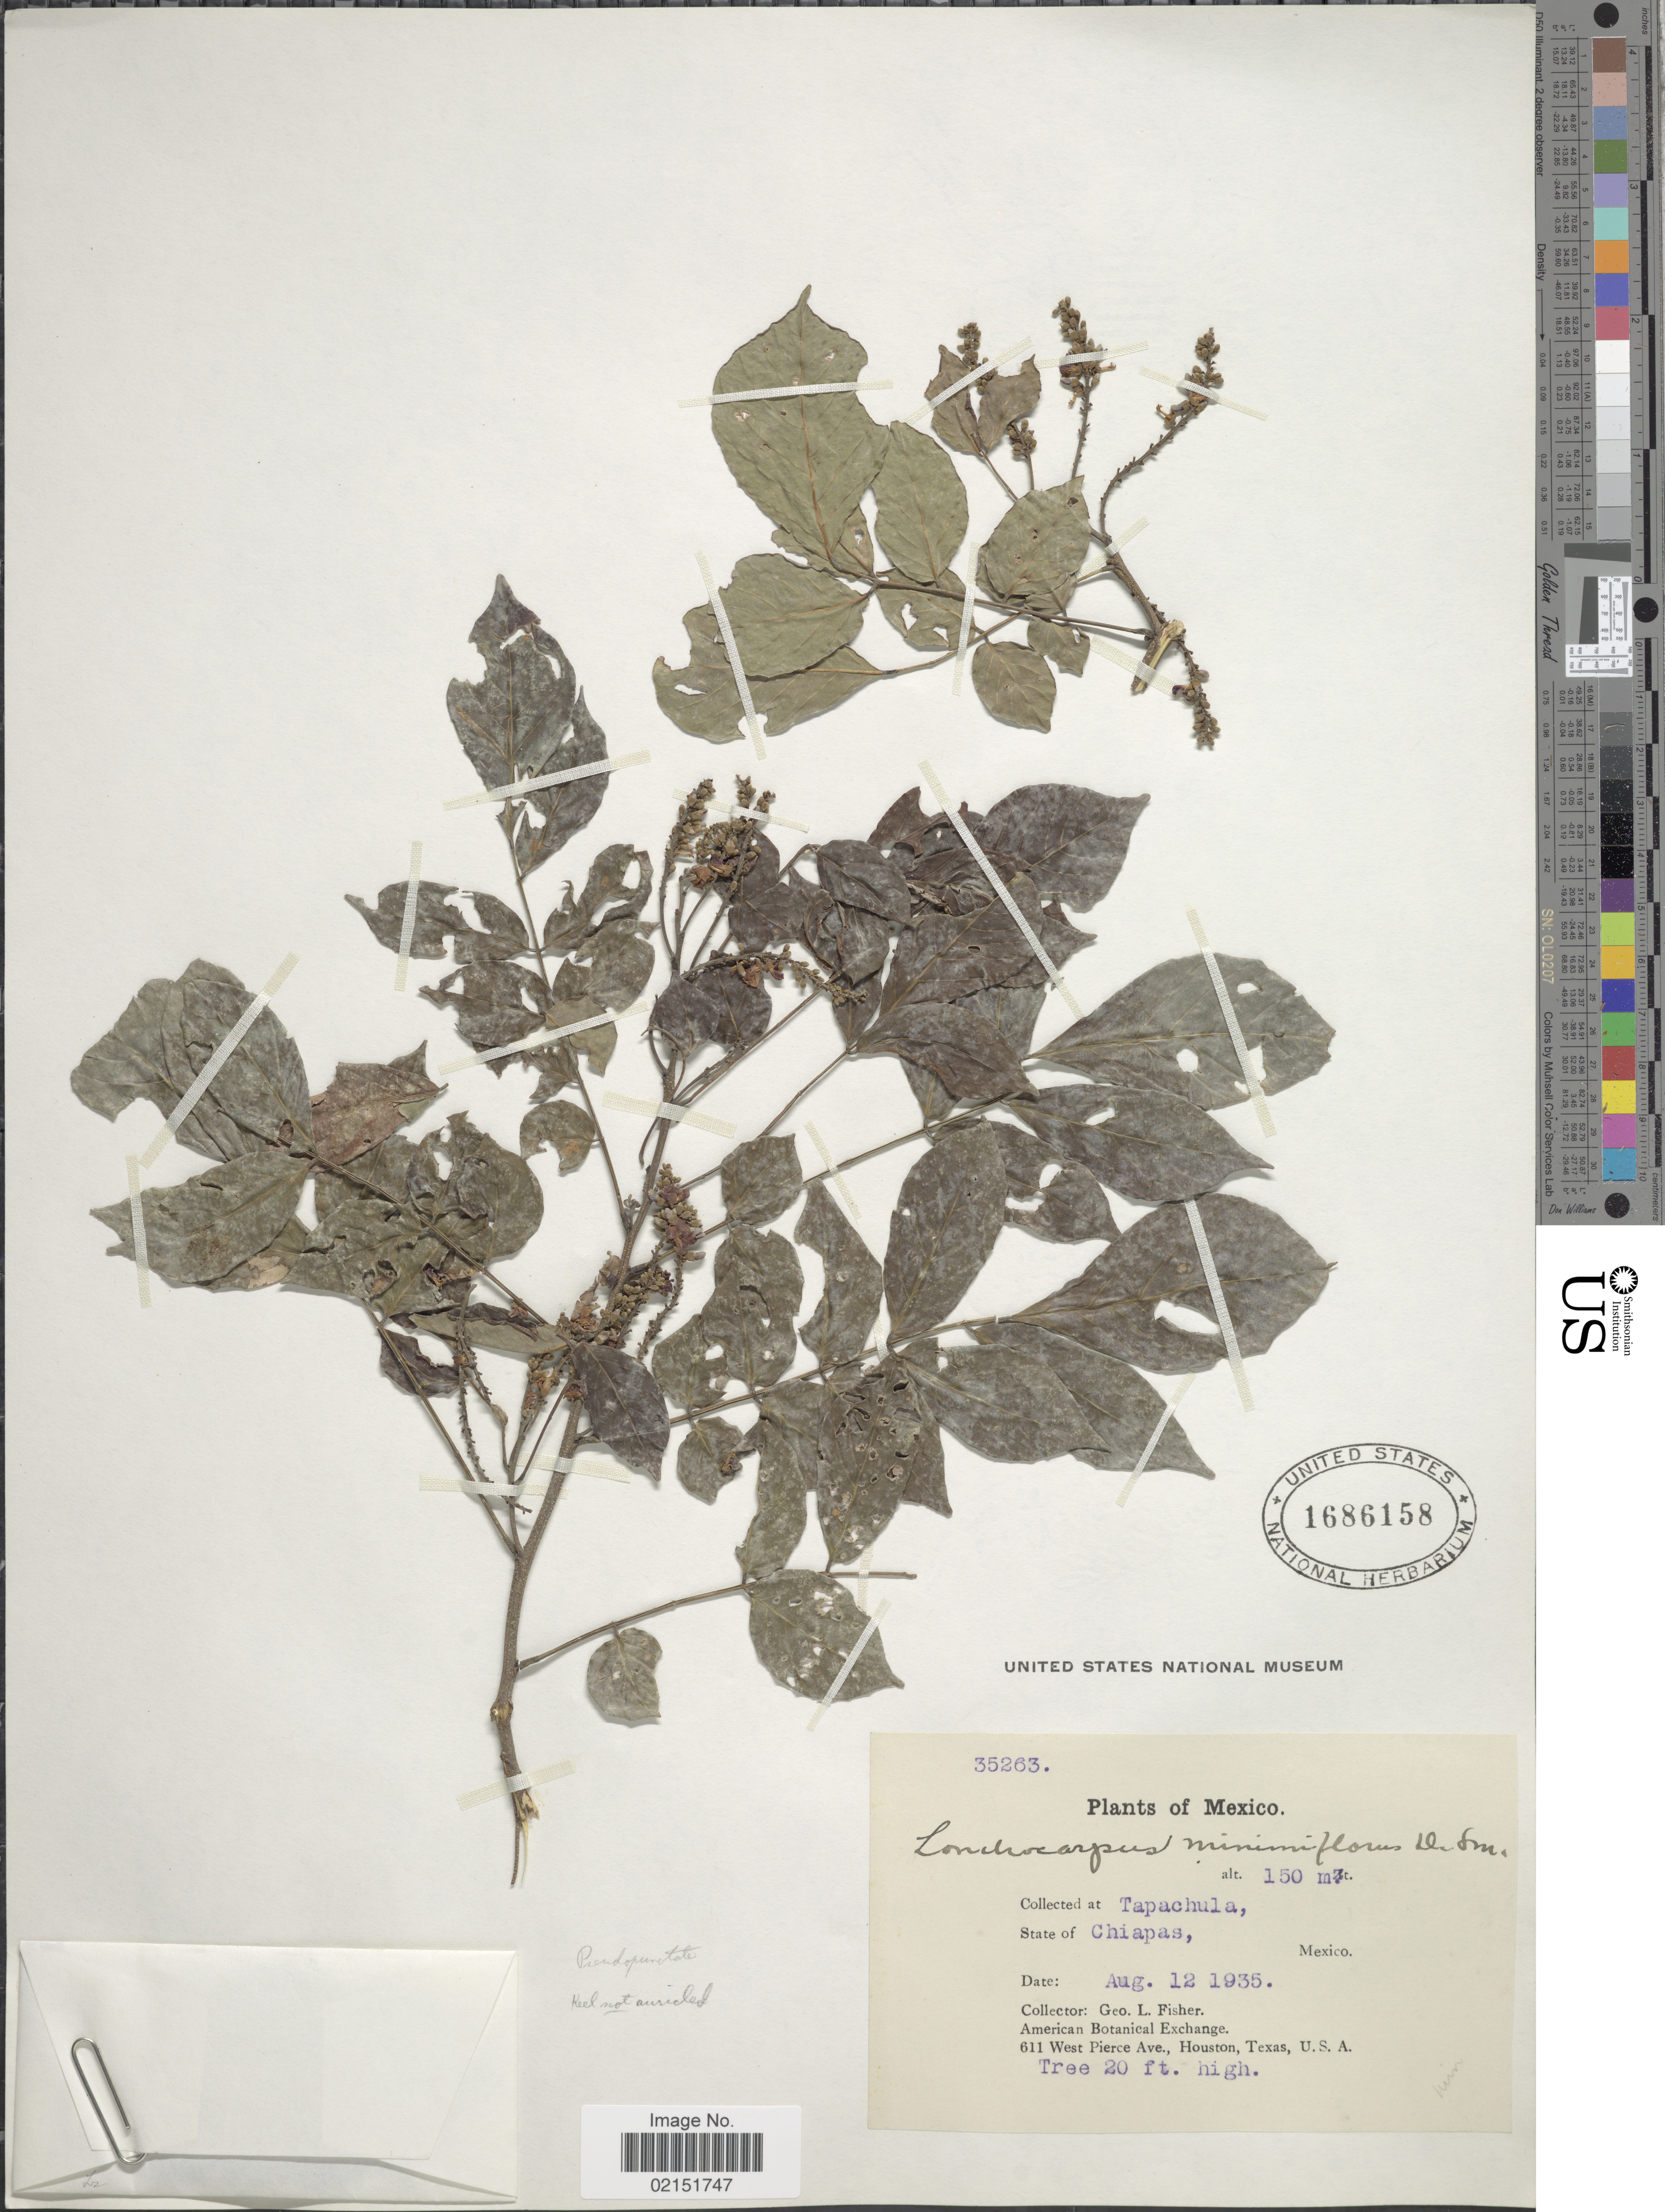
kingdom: Plantae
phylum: Tracheophyta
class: Magnoliopsida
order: Fabales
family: Fabaceae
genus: Lonchocarpus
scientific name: Lonchocarpus minimiflorus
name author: Donn. Sm.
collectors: G. L. Fisher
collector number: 35263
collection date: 1935-08-12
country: Mexico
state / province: Chiapas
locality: Tapachula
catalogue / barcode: US 1686158